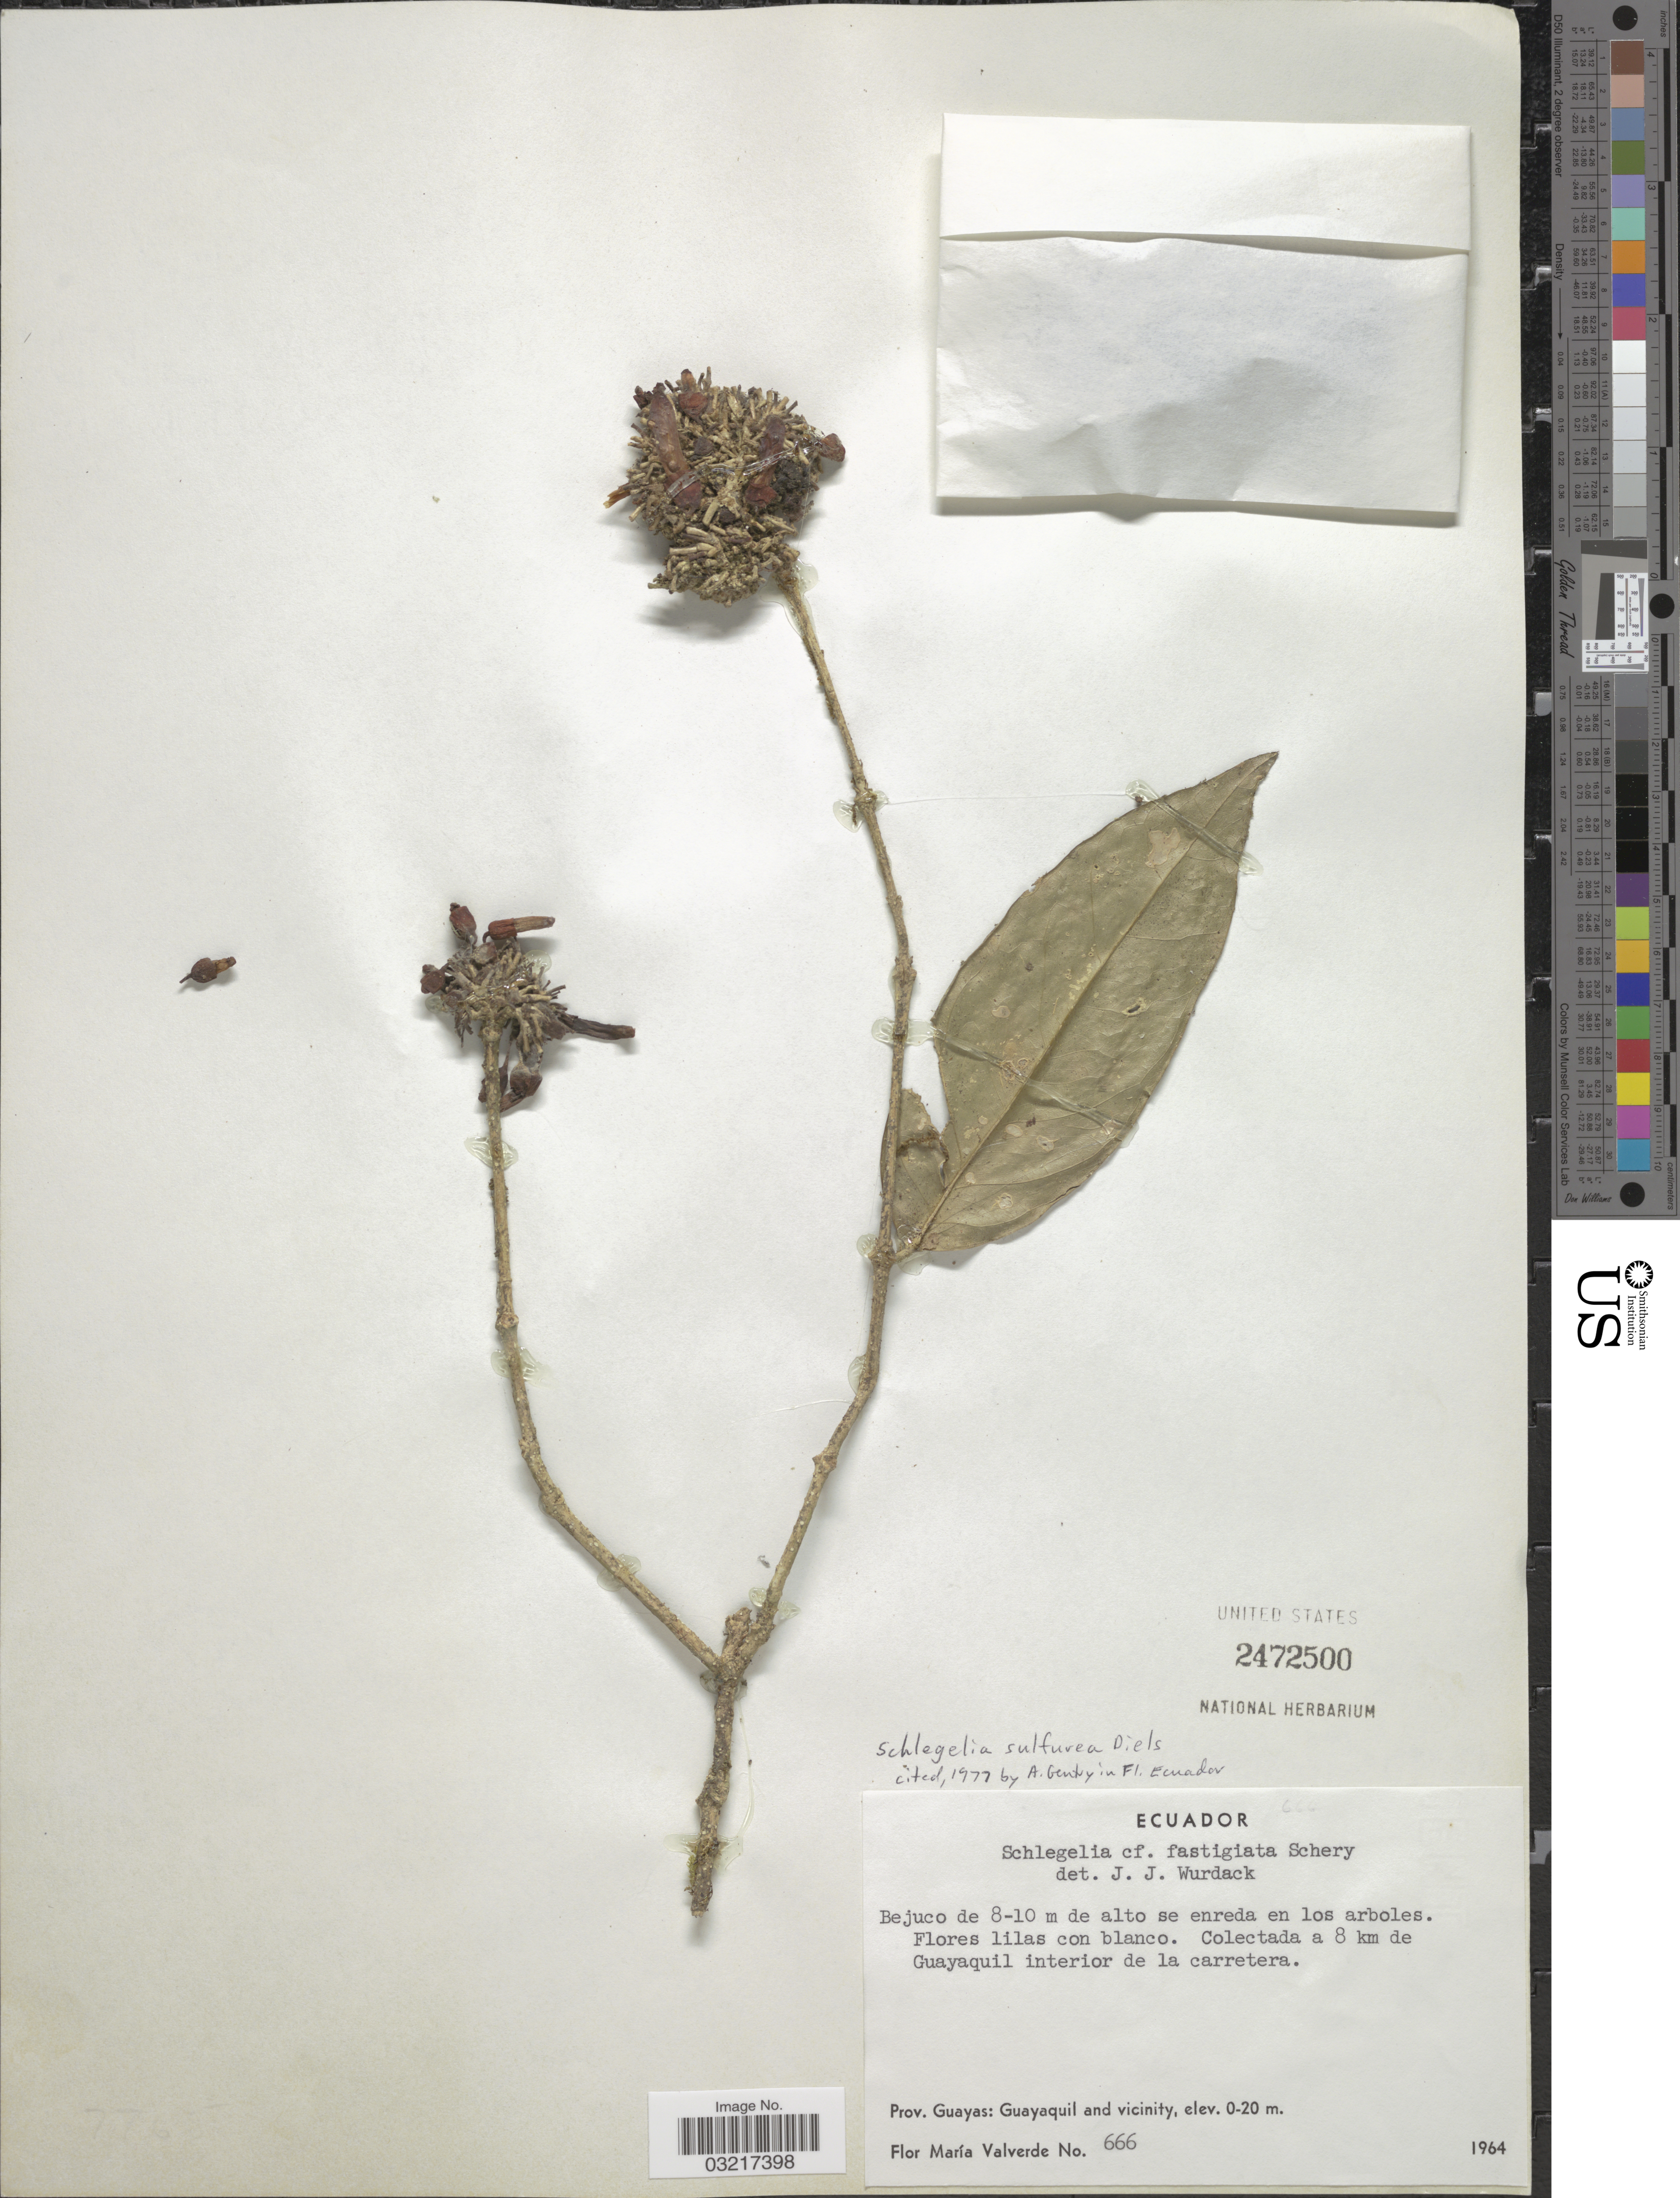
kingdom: Plantae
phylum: Tracheophyta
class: Magnoliopsida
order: Lamiales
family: Schlegeliaceae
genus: Schlegelia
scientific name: Schlegelia sulphurea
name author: Diels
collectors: F. M. Valverde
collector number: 666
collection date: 1964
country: Ecuador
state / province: Guayas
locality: Colectada a 8 km de Guayaquil interior de la carretera. Guayaquil and vicinity.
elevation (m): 0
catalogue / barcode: US 2472500